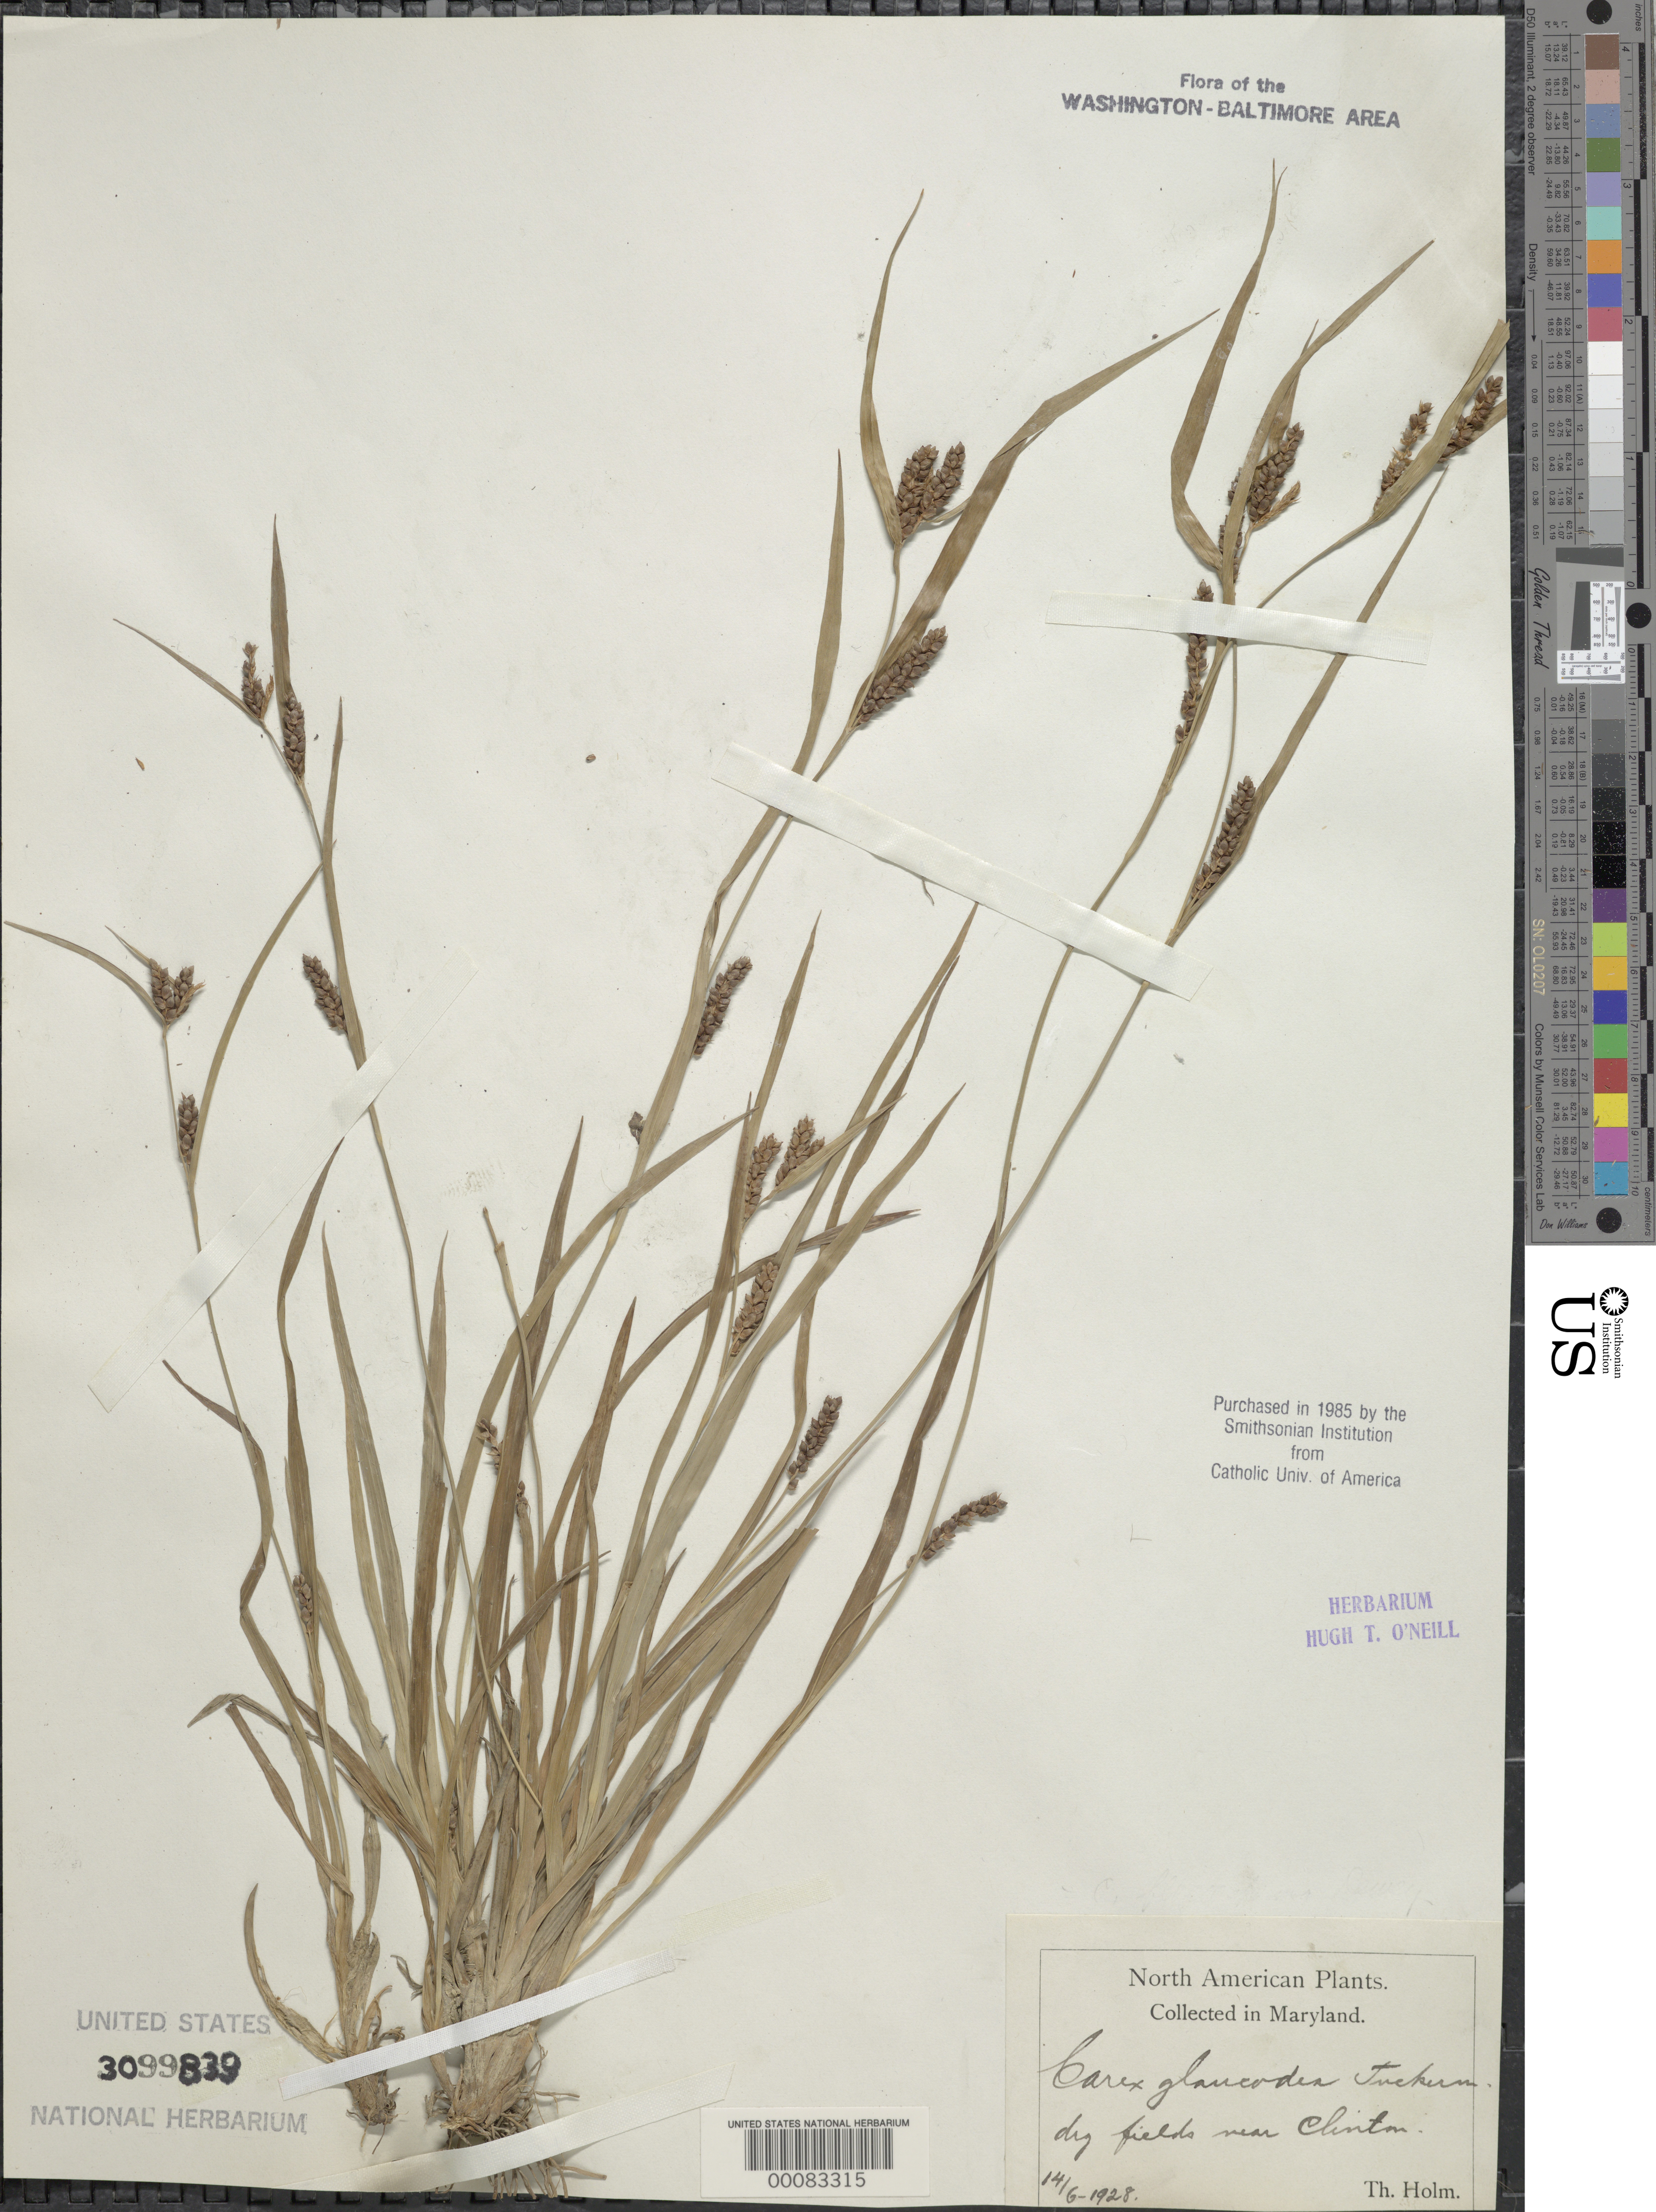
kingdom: Plantae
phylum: Tracheophyta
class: Liliopsida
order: Poales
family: Cyperaceae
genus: Carex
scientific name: Carex glaucodea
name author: Tuck. ex Olney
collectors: T. Holm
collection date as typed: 14 Jun 1928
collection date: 1928-06-14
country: United States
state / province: Maryland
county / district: Prince George's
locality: Near Clinton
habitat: Dry fields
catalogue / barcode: US 3099839